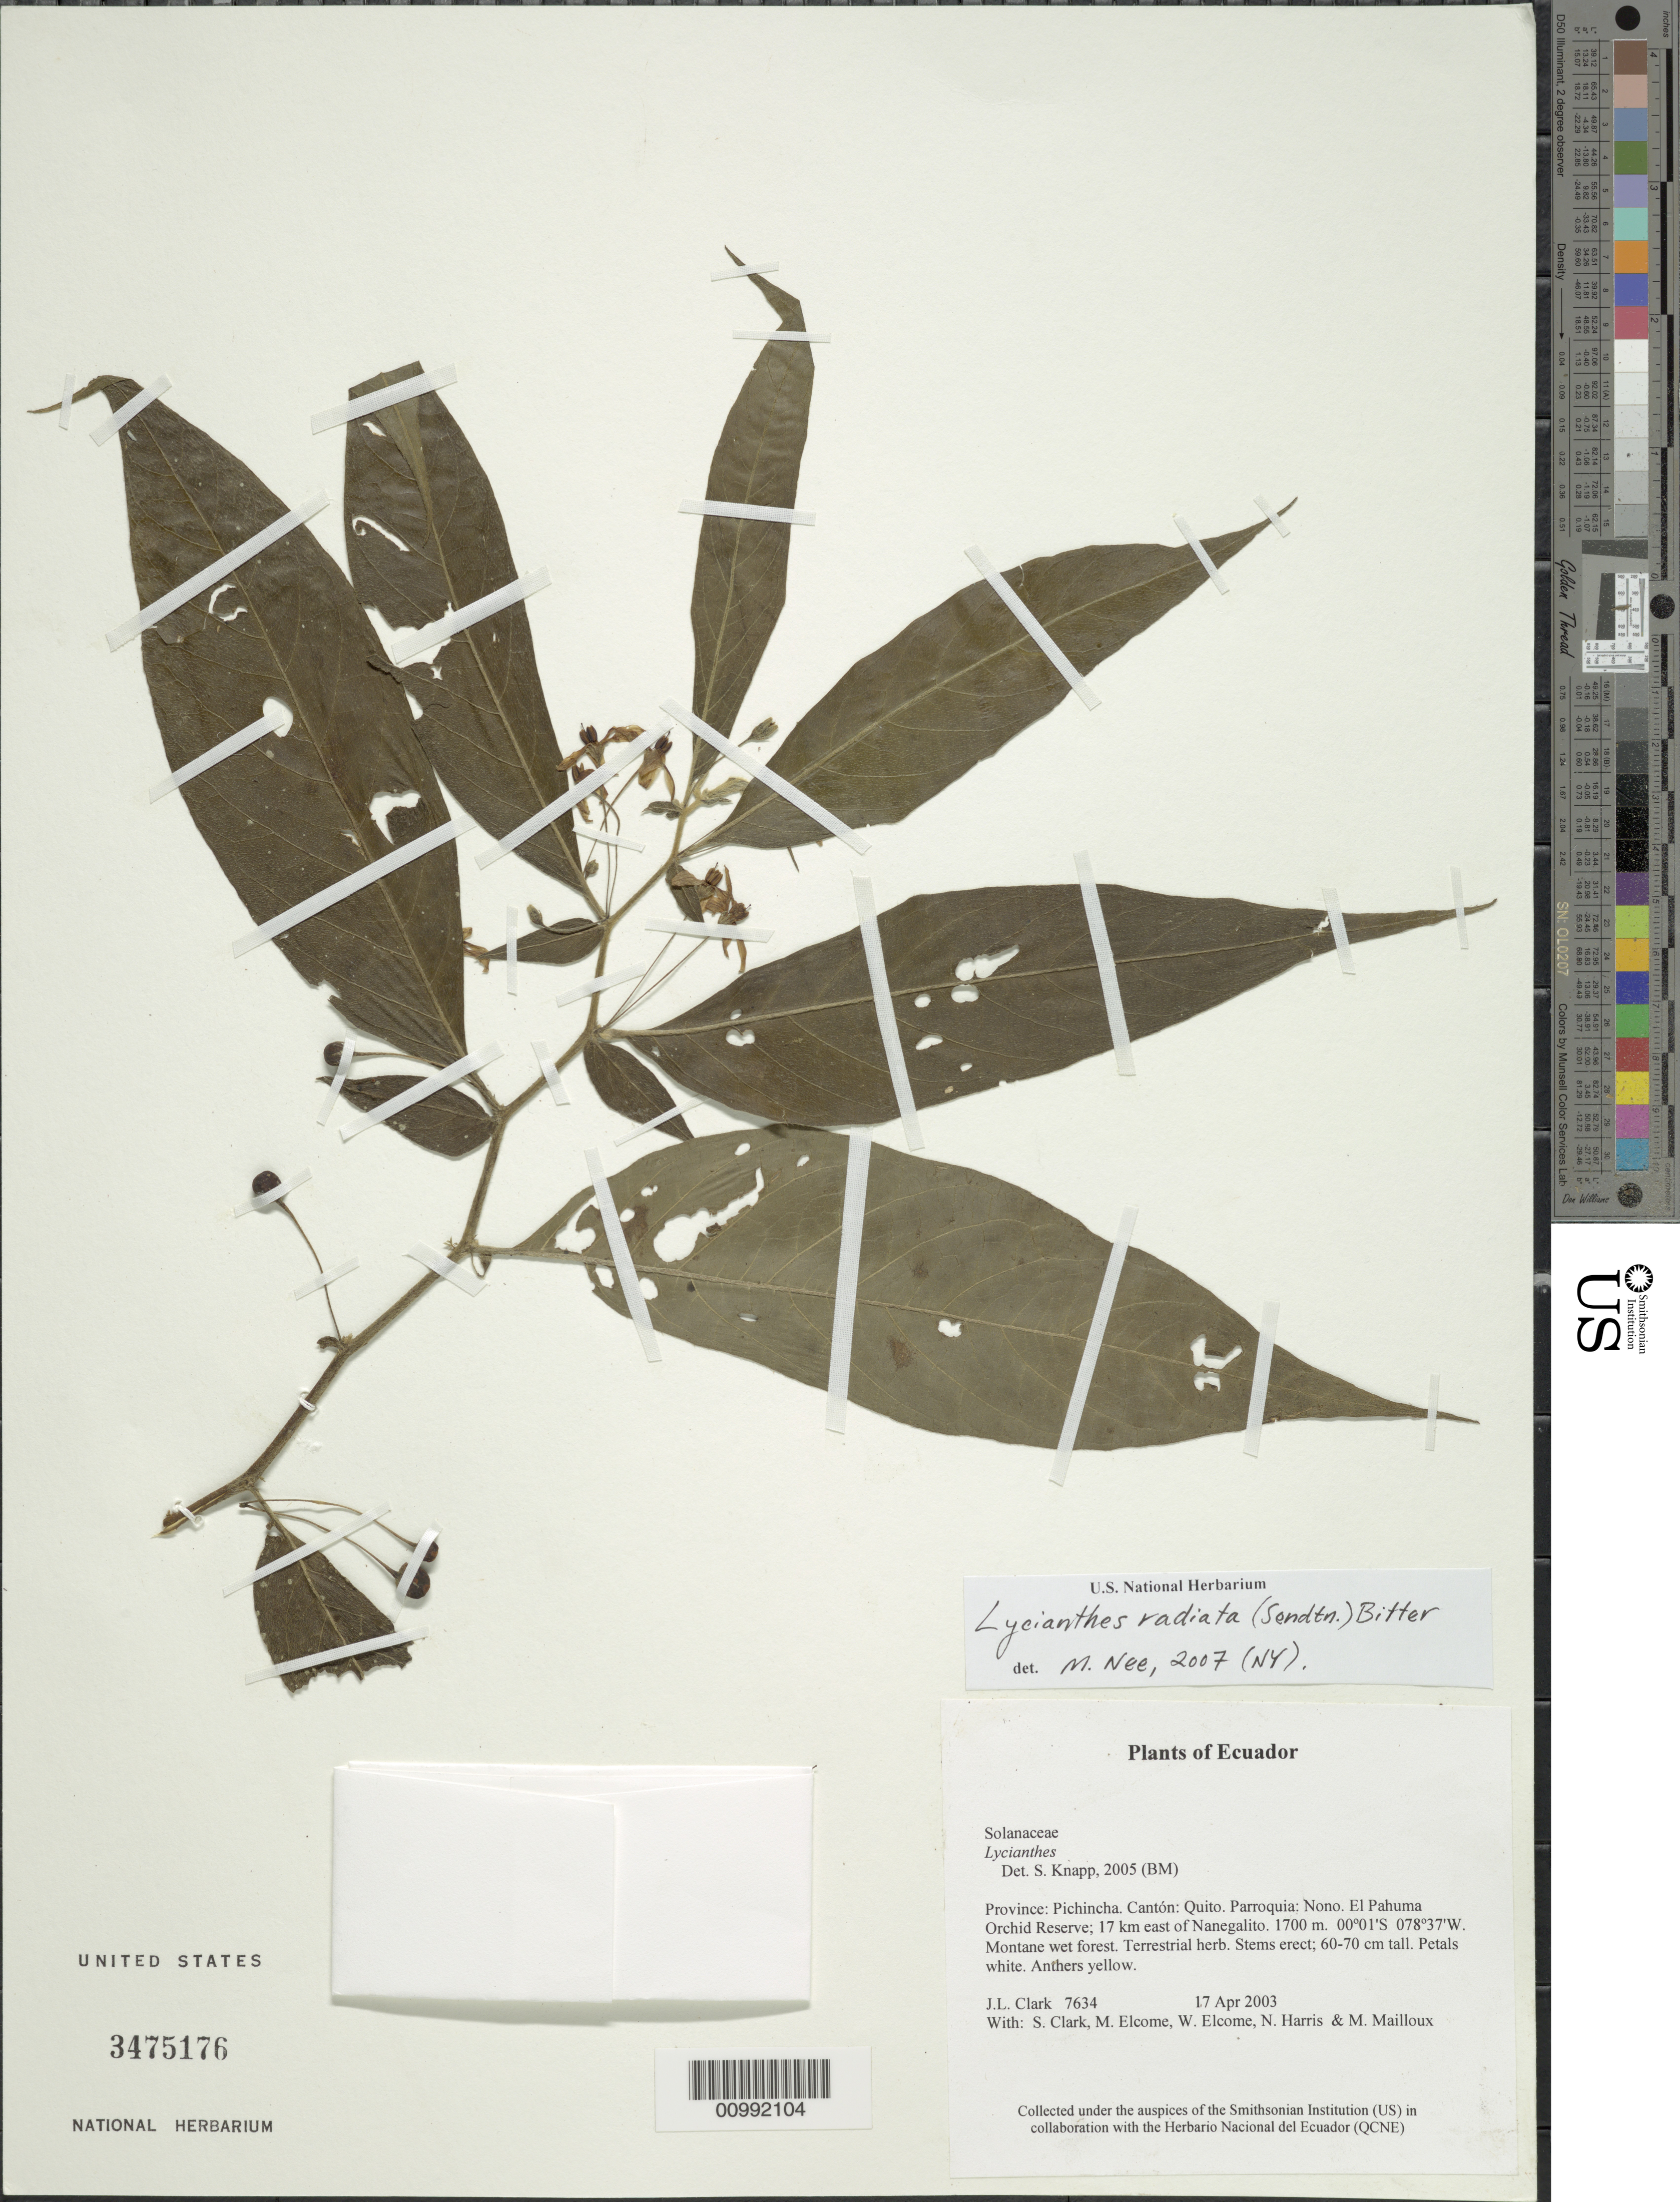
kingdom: Plantae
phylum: Tracheophyta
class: Magnoliopsida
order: Solanales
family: Solanaceae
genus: Lycianthes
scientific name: Lycianthes sp.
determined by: Knapp, S. D.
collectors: J. L. Clark, S. G. Clark, M. Elcome, W. Elcome, N. Harris & M. Mailloux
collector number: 07634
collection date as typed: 17 Apr 2003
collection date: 2003-04-17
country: Ecuador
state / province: Pichincha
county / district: Quito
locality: Parroquia: Nono. El Pahuma Orchid Reserve; 17 km east of Nanegalito.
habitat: Montane wet forest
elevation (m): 1700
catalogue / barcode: US 3475176